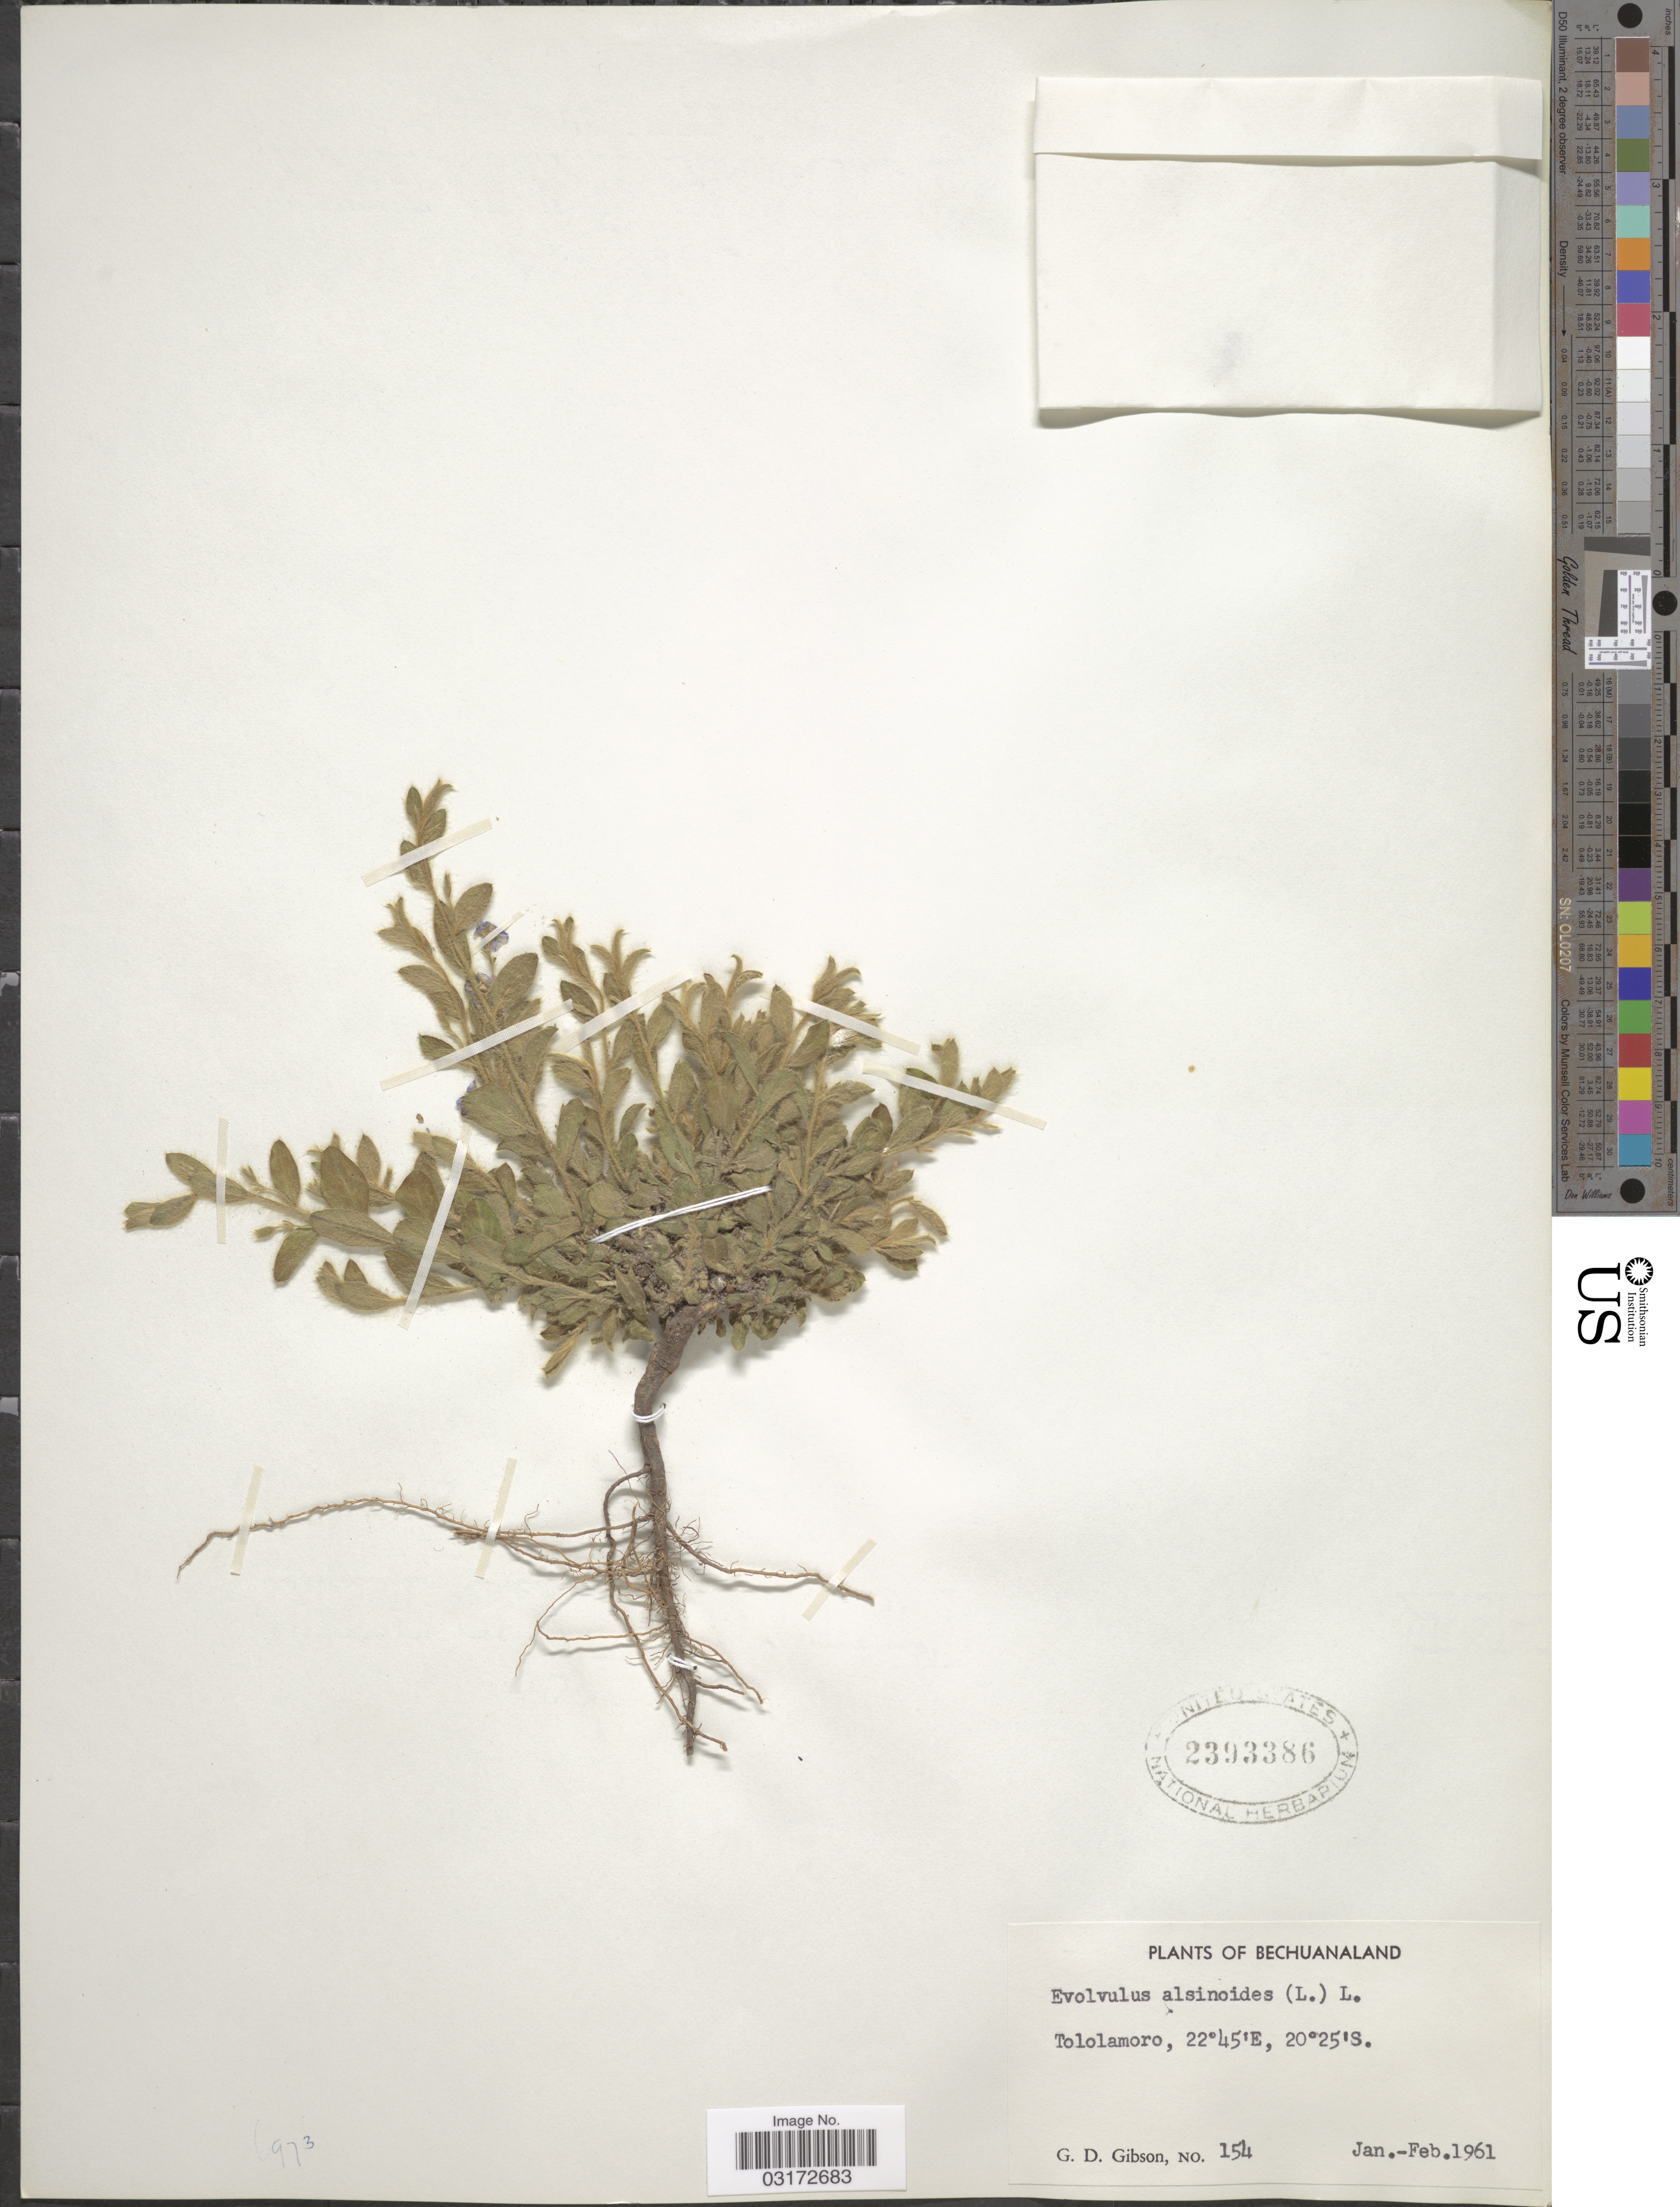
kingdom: Plantae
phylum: Tracheophyta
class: Magnoliopsida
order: Solanales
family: Convolvulaceae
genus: Evolvulus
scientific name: Evolvulus alsinoides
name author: (L.) L.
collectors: G. D. Gibson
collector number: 154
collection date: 1961-01/1961-02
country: Botswana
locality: Bechuanaland. Tololamoro.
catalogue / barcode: US 2393386